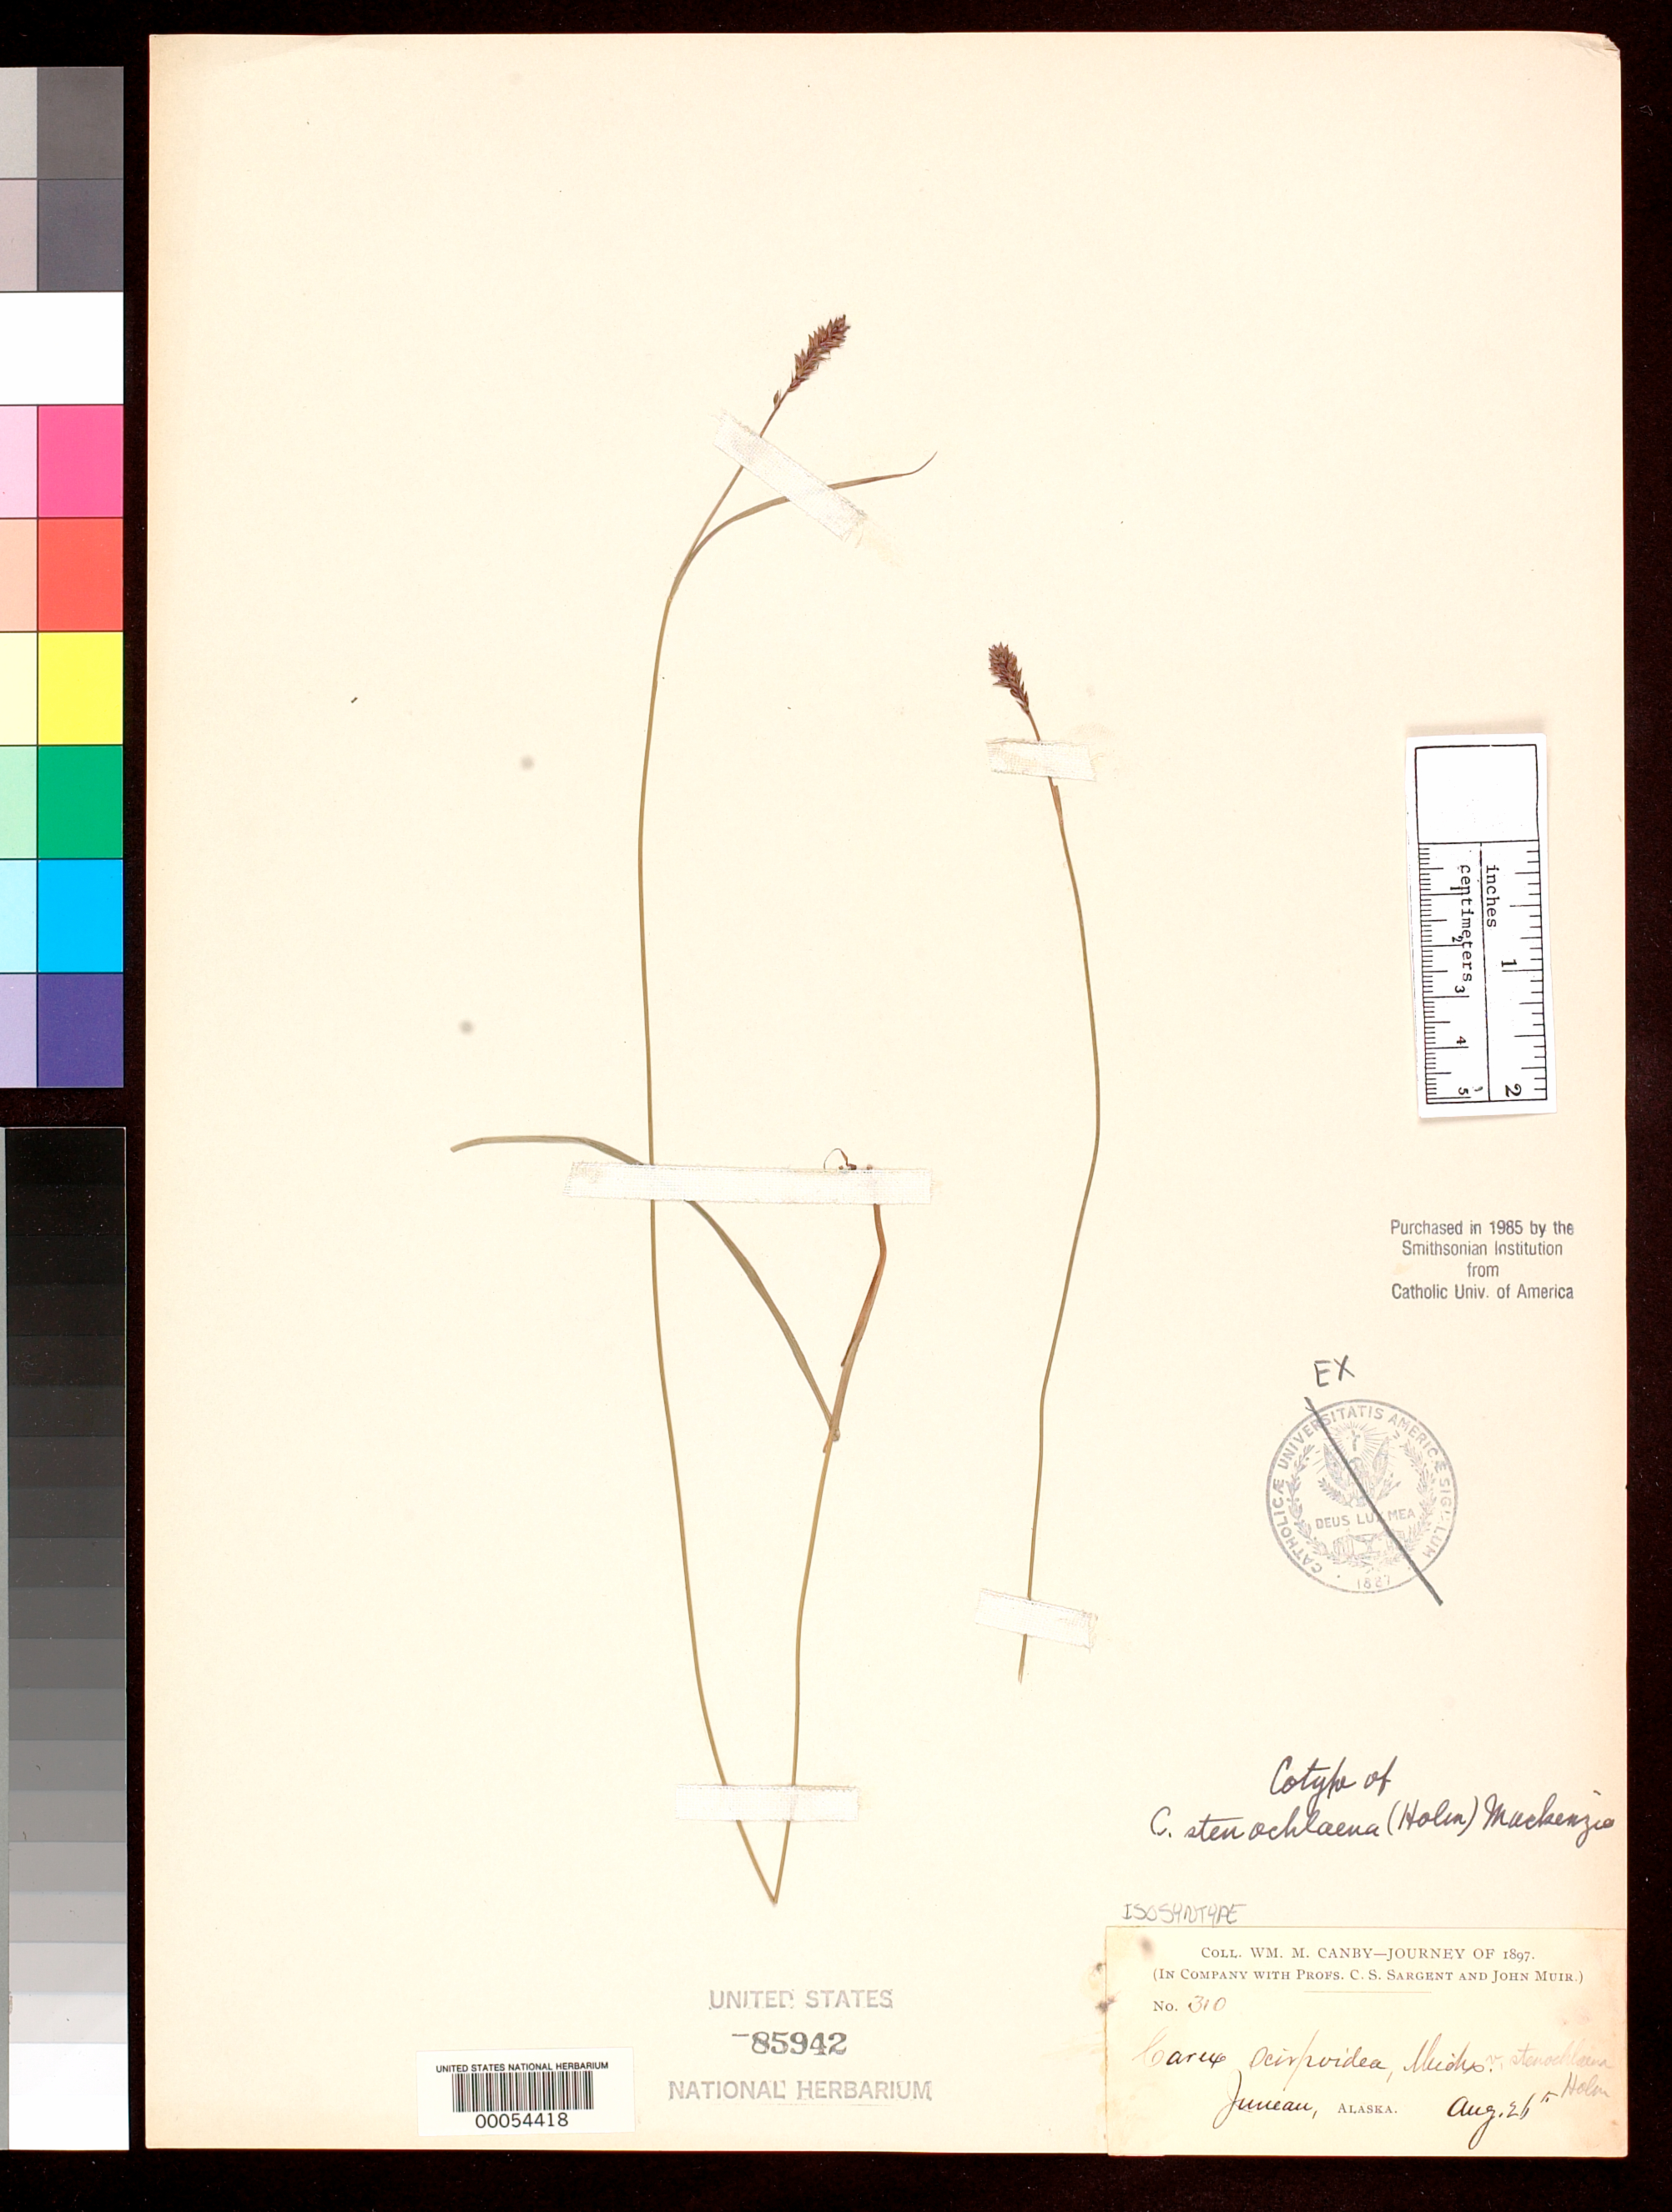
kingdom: Plantae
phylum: Tracheophyta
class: Liliopsida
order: Poales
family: Cyperaceae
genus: Carex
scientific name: Carex scirpoidea var. stenochloena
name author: Holm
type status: Isosyntype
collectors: W. M. Canby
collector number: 310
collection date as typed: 26 Aug 1897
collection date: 1897-08-26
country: United States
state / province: Alaska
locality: Juneau.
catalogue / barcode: US 85942